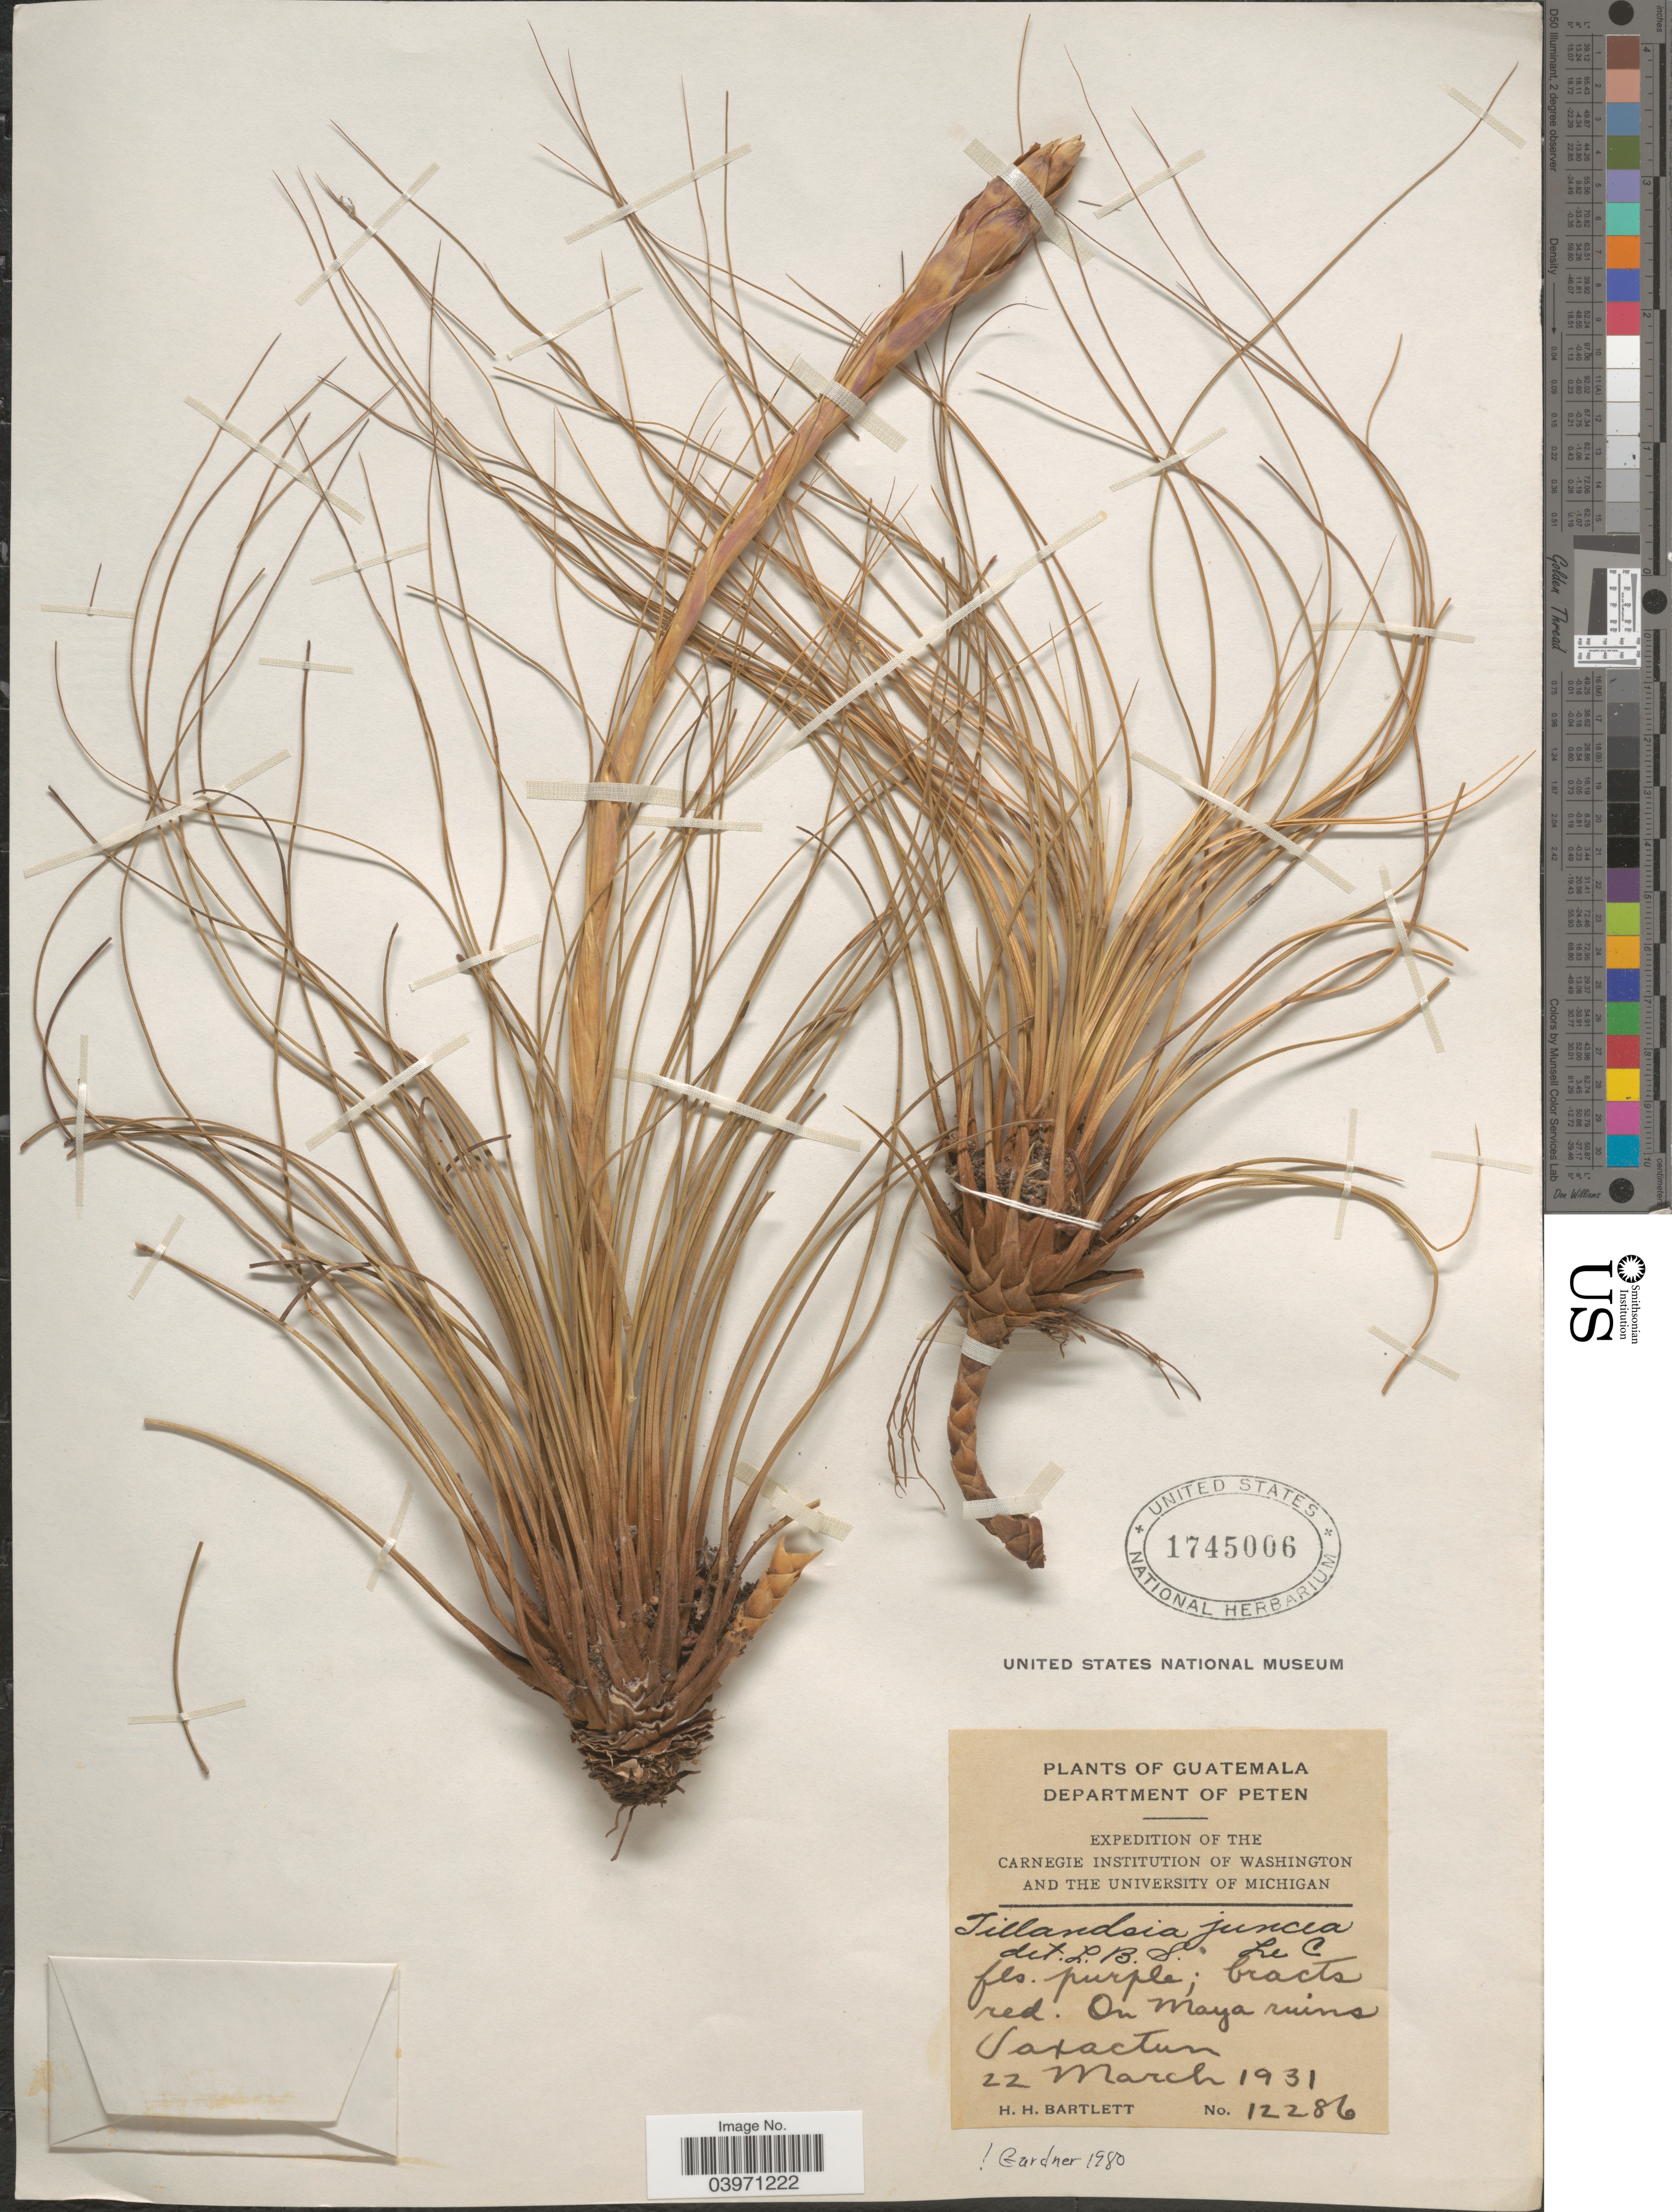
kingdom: Plantae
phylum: Tracheophyta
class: Liliopsida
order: Poales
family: Bromeliaceae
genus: Tillandsia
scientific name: Tillandsia juncea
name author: (Ruiz & Pav.) Poir.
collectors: H. H. Bartlett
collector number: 12286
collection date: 1931-03-22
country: Guatemala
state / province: El Peten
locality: Department of Peten. On Maya ruins Saxactun.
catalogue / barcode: US 1745006